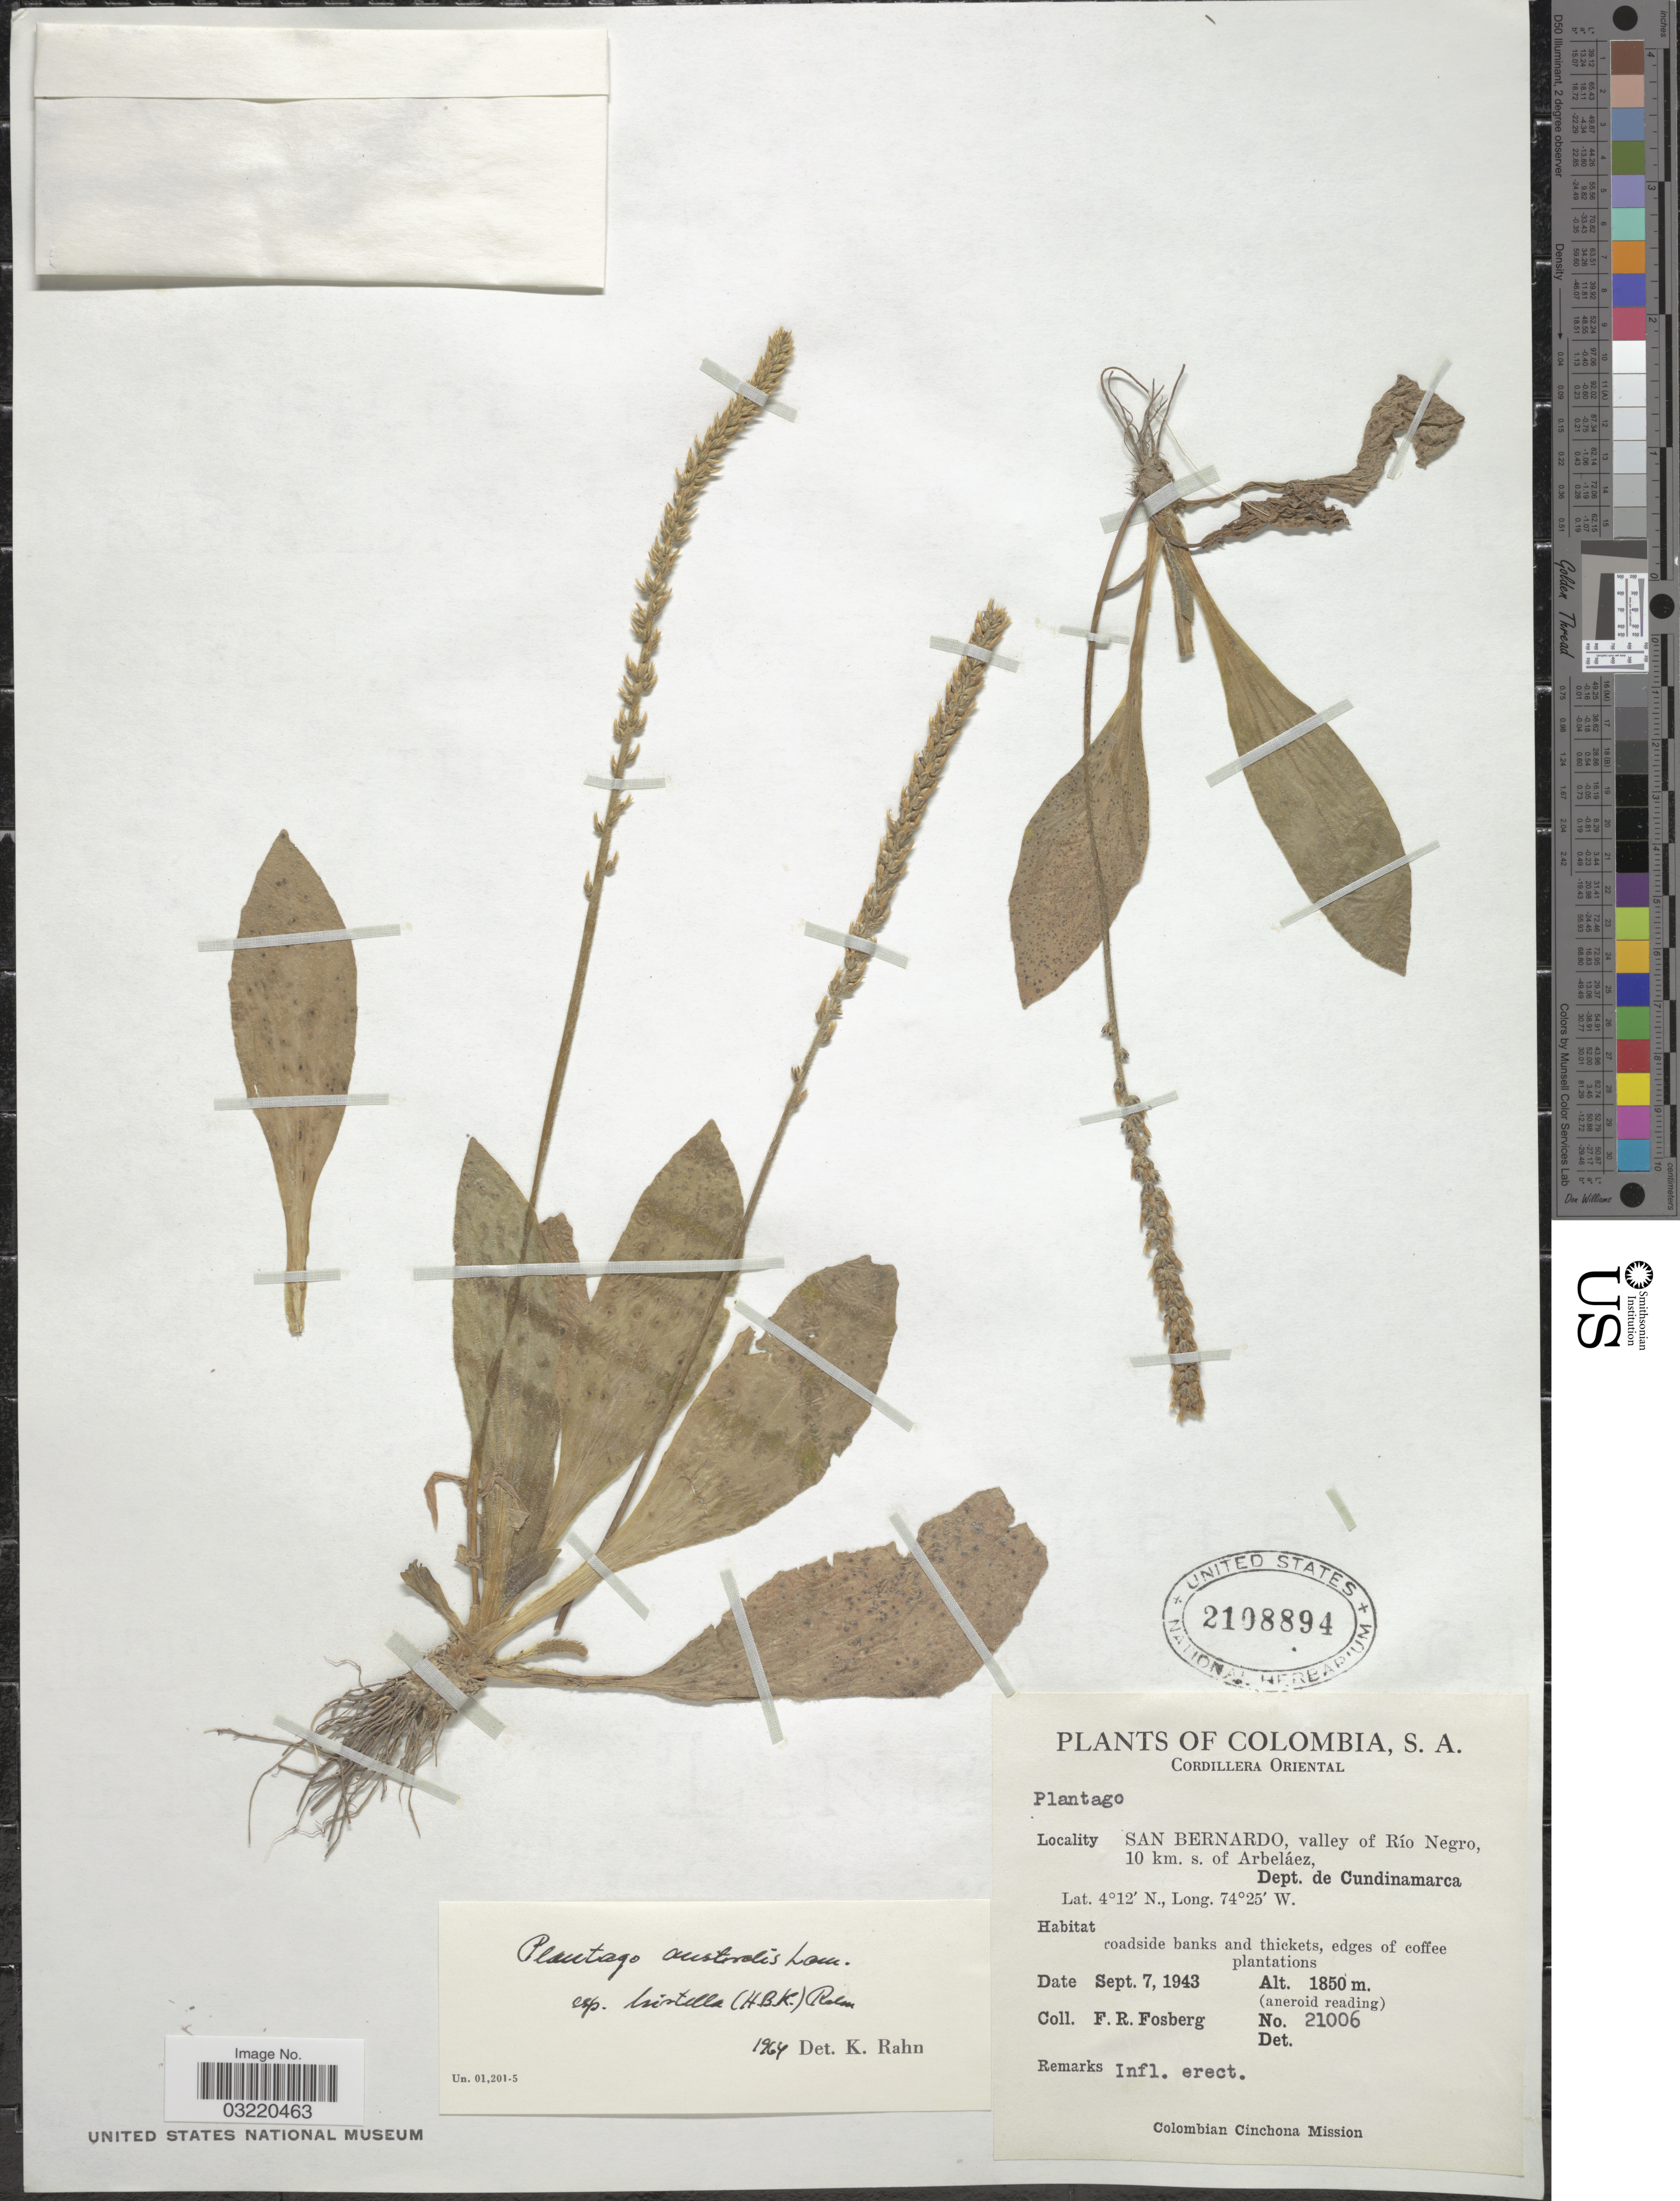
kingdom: Plantae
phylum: Tracheophyta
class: Magnoliopsida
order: Lamiales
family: Plantaginaceae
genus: Plantago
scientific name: Plantago australis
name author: Lam.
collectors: F. R. Fosberg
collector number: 21006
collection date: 1943-09-07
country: Colombia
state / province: Cundinamarca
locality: Cordillera Oriental. San Bernardo, valley of Río Negro, 10 km. s. of Arbeláez, Dept. de Cundinamarca.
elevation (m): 1850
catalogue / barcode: US 2108894